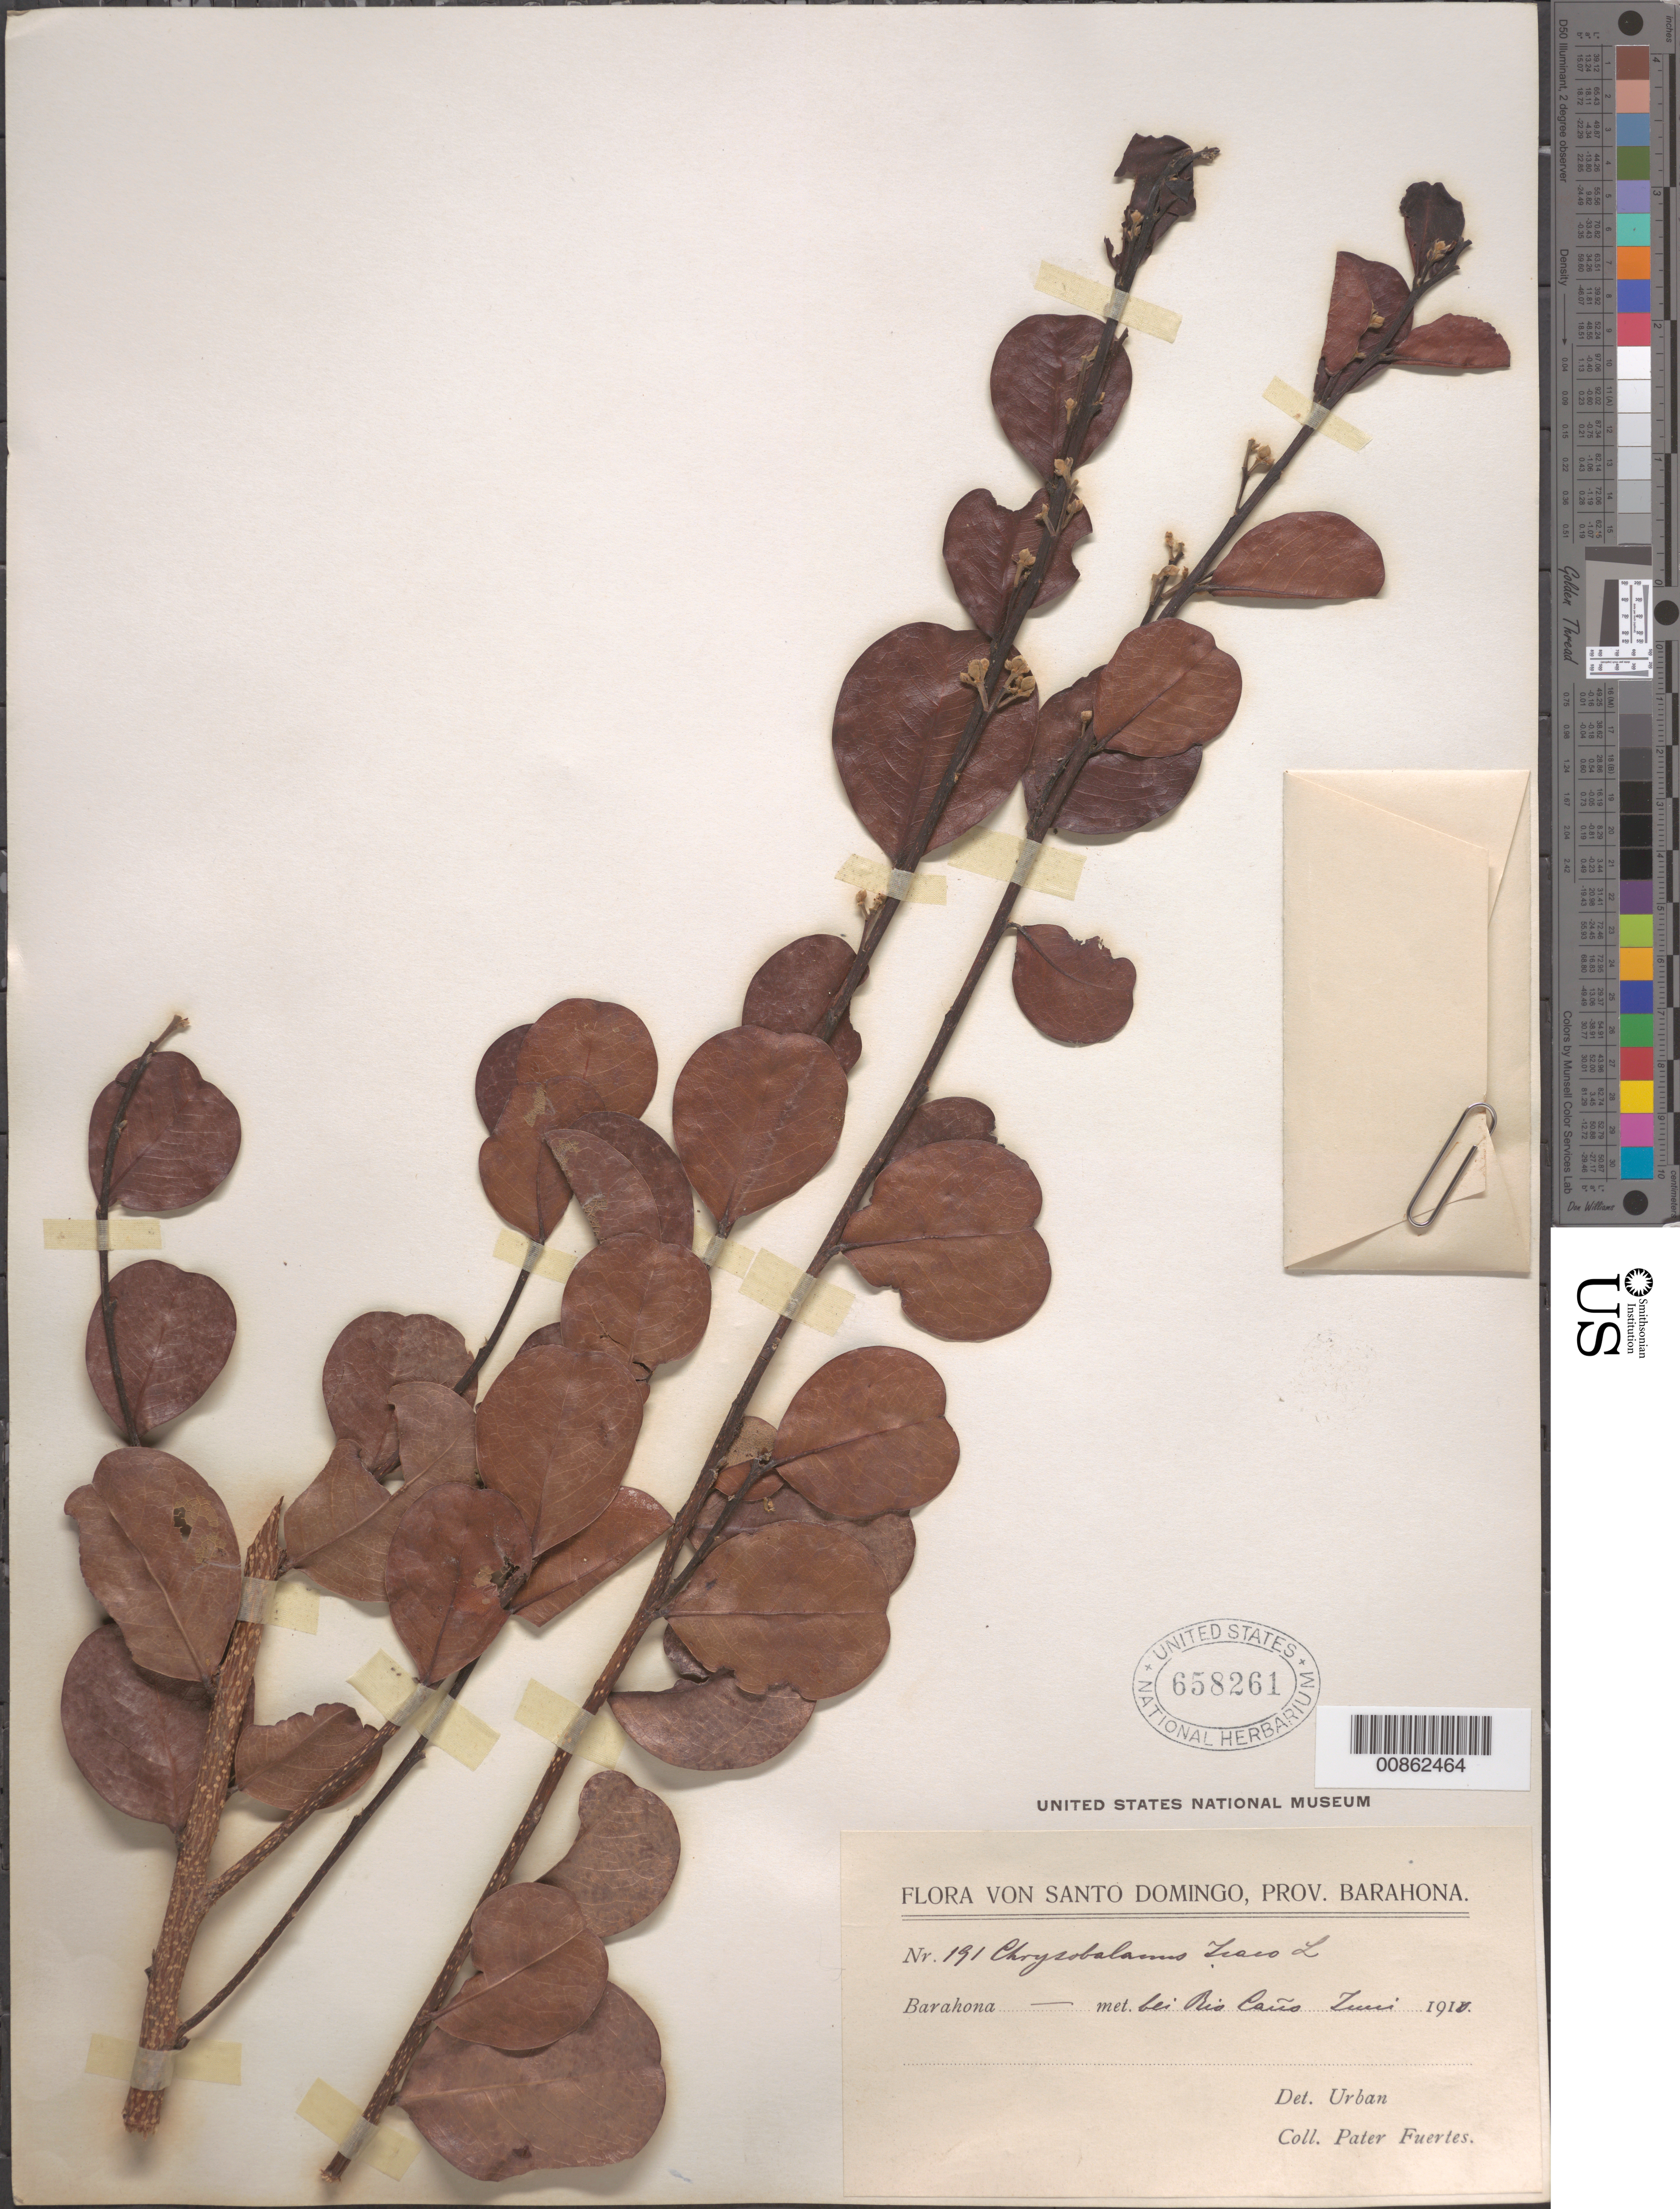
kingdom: Plantae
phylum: Tracheophyta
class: Magnoliopsida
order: Malpighiales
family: Chrysobalanaceae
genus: Chrysobalanus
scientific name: Chrysobalanus icaco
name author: L.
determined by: Urban, Ignatz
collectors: M. D. Fuertes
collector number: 191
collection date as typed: Jun 1910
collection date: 1910-06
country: Dominican Republic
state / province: Barahona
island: Hispaniola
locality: Bei Rio Caño.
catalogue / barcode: US 658261